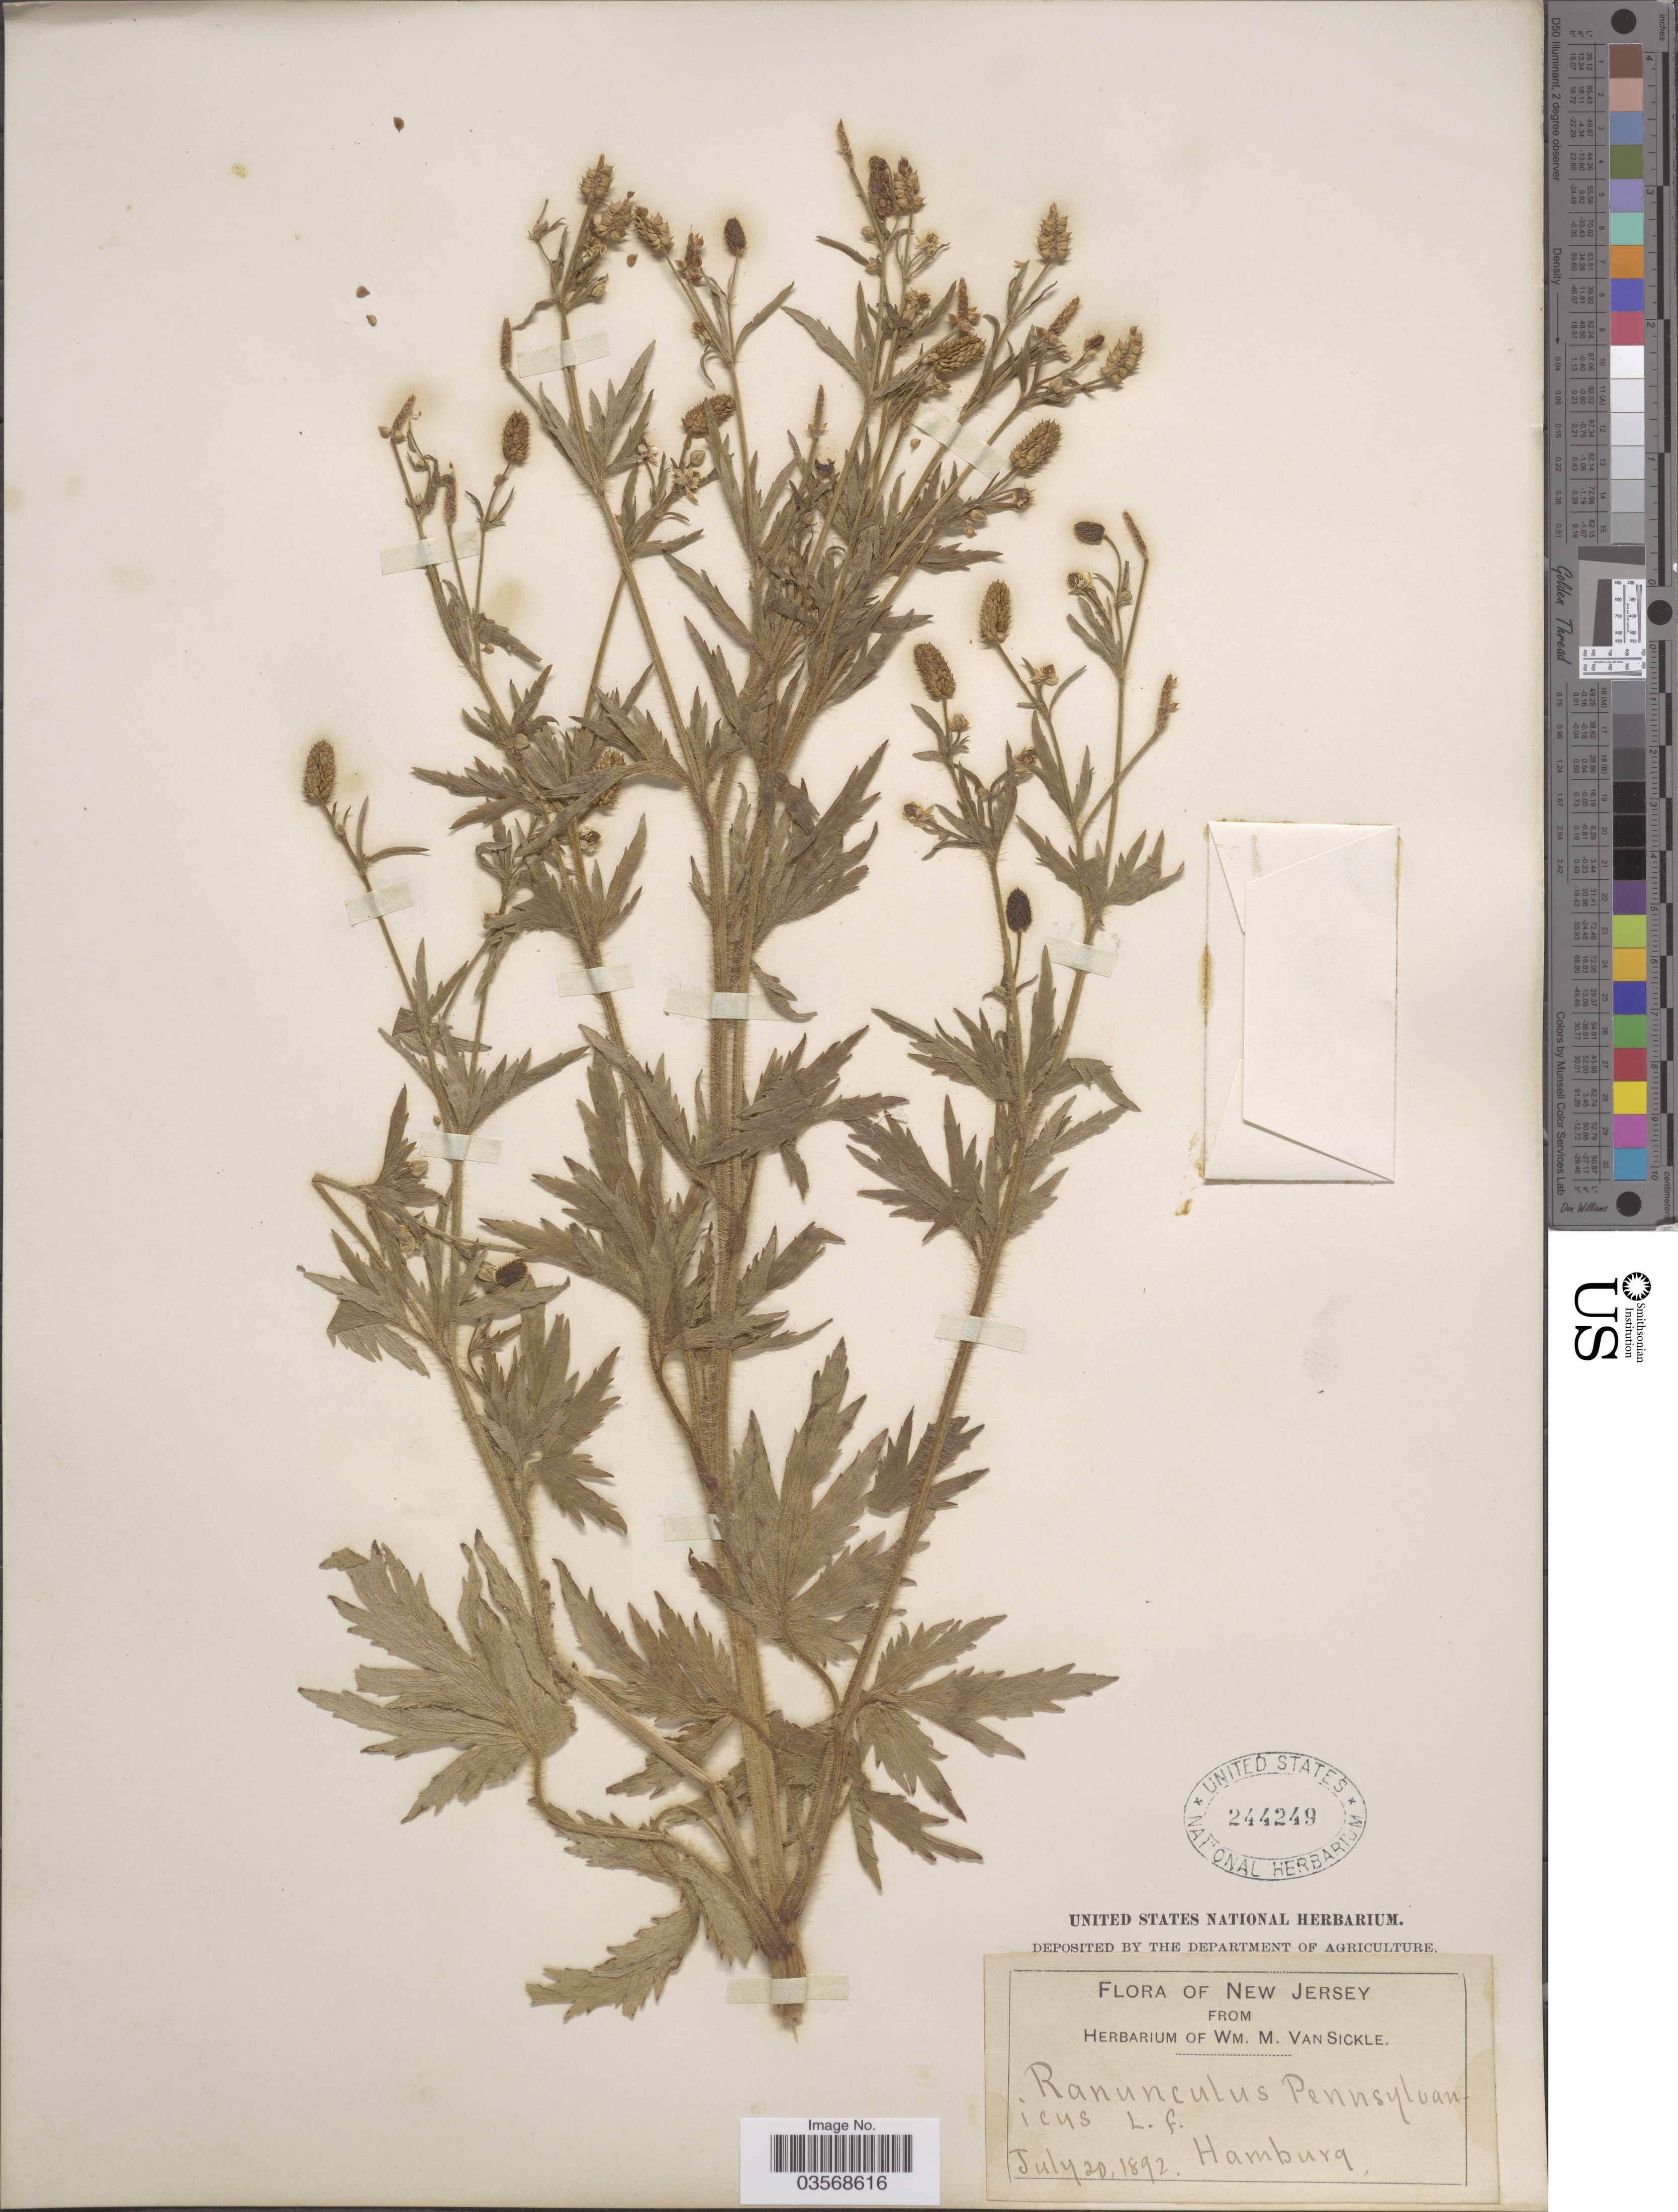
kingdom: Plantae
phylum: Tracheophyta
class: Magnoliopsida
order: Ranunculales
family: Ranunculaceae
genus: Ranunculus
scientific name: Ranunculus pensylvanicus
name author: L. f.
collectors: ex herb. Wm. M. Van Sickle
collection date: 1892-07-20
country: United States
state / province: New Jersey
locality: Hamburg.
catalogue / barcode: US 244249